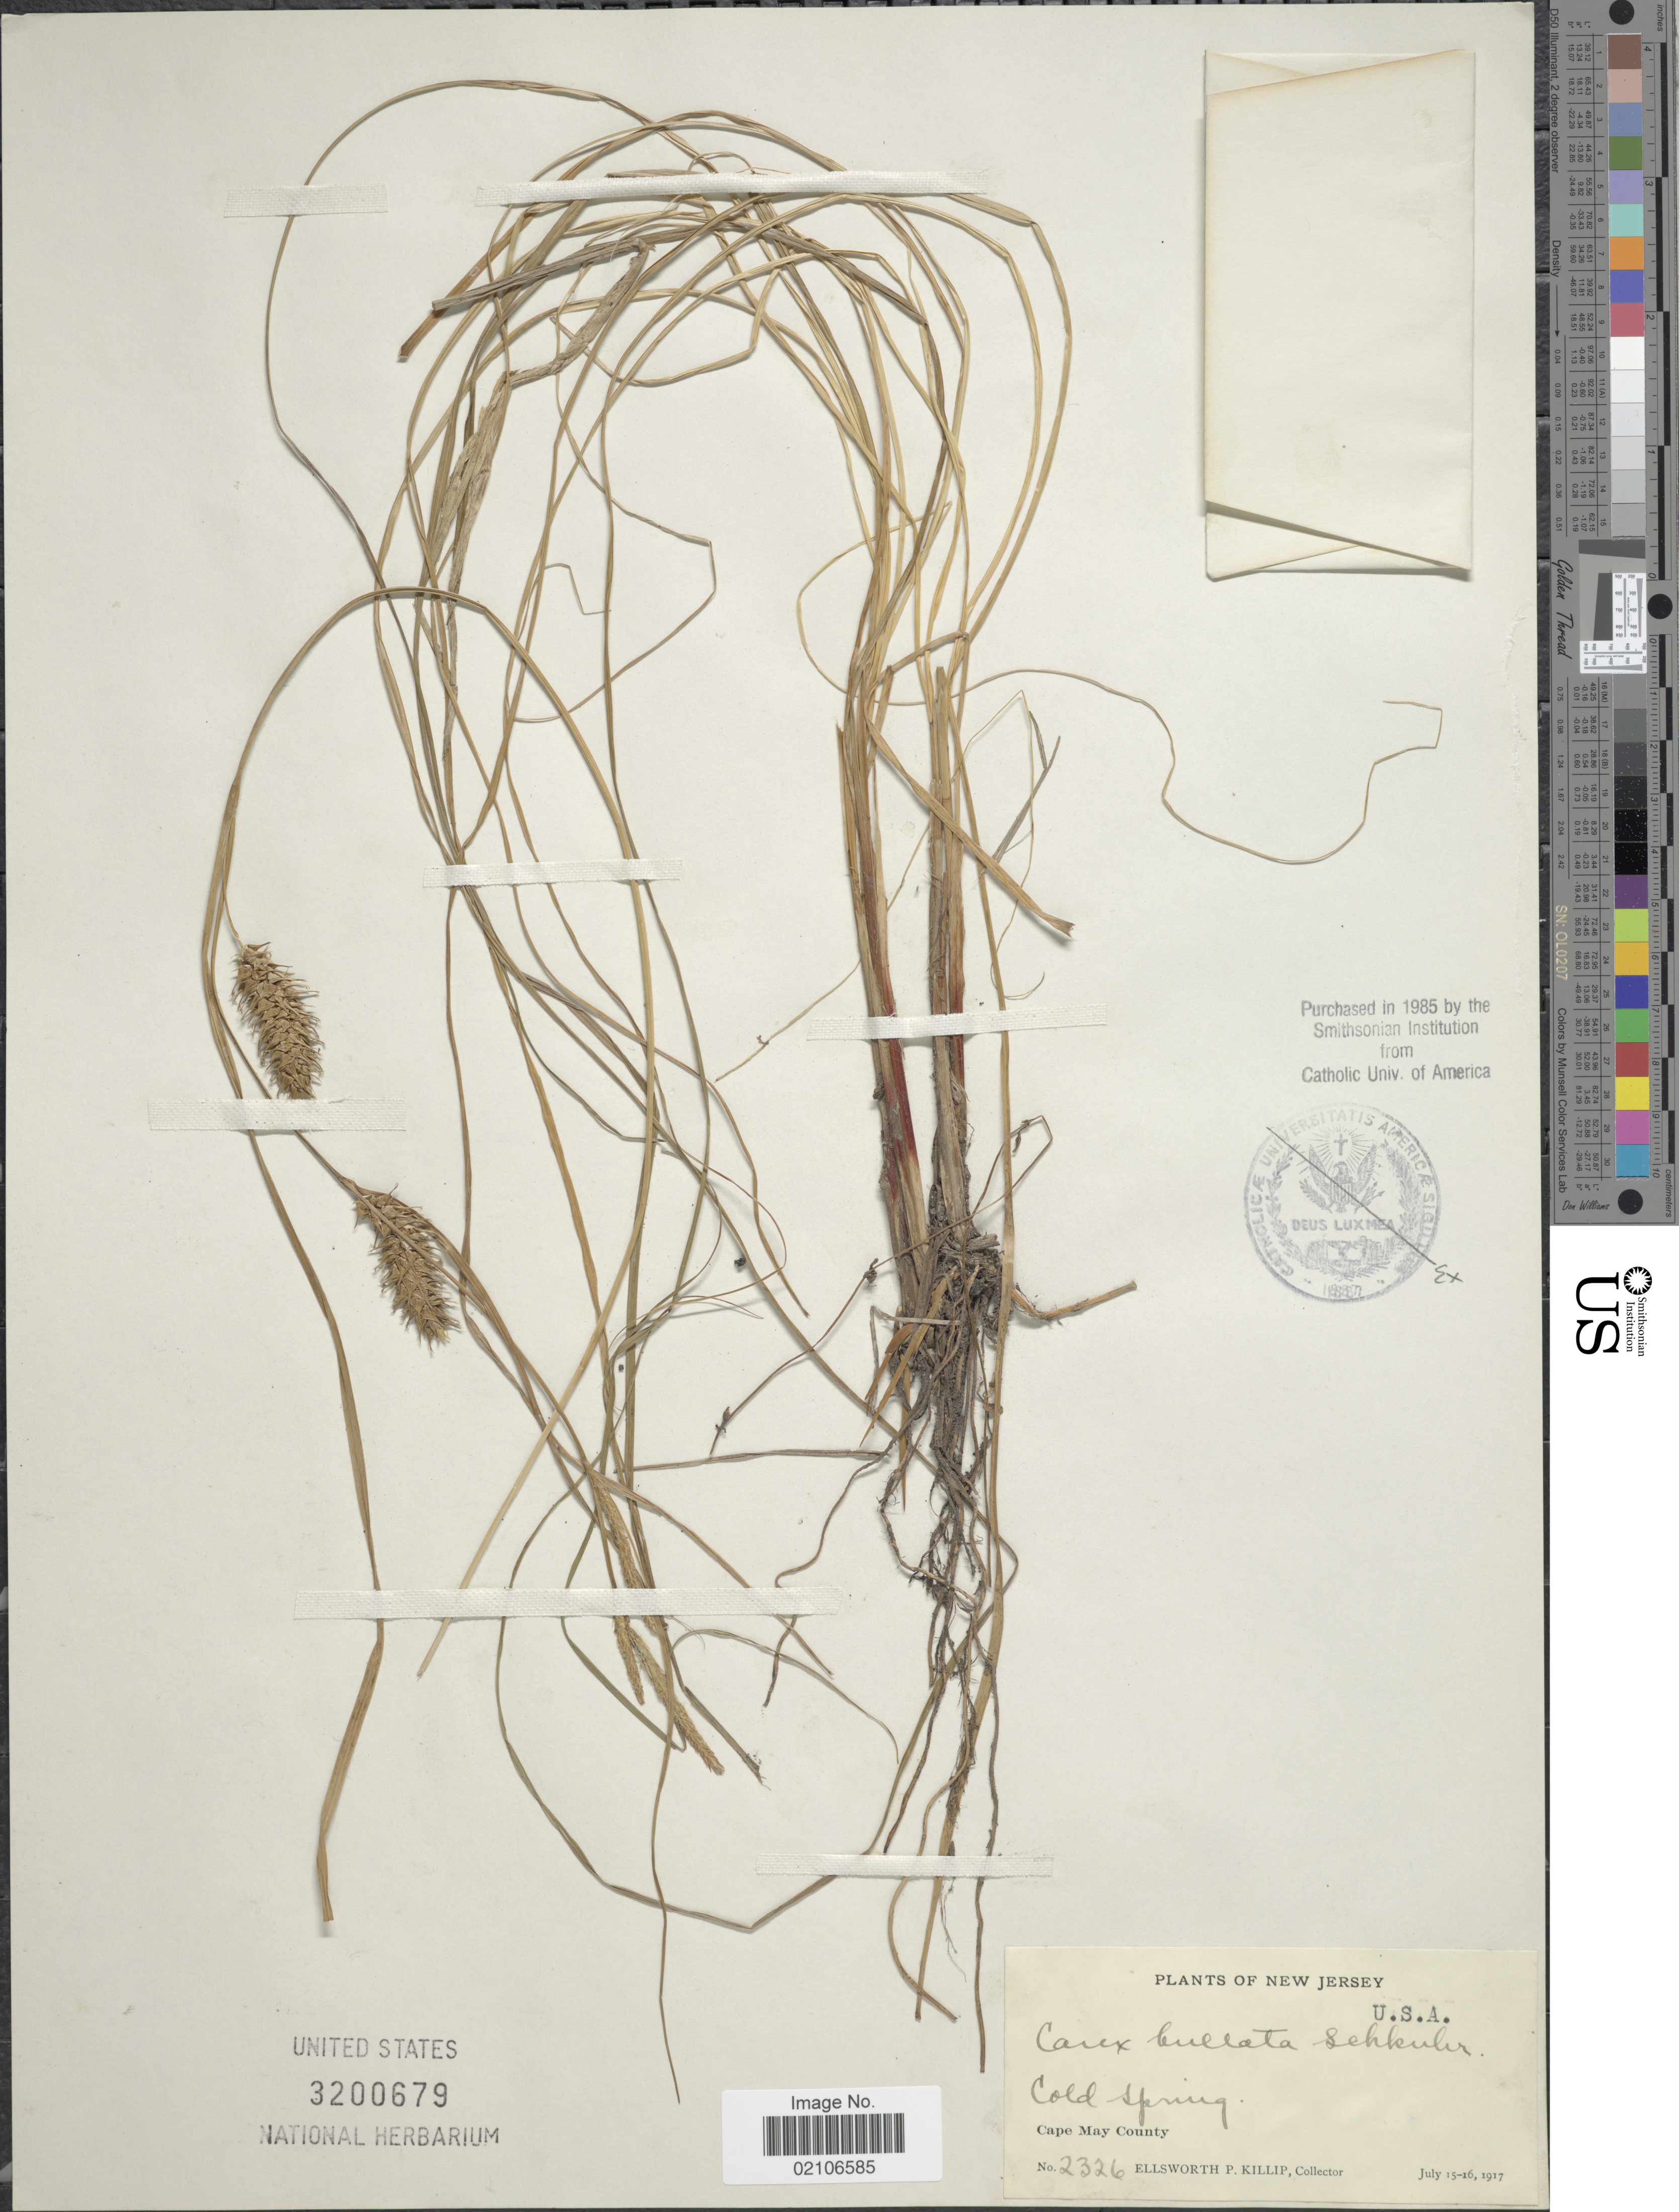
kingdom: Plantae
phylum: Tracheophyta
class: Liliopsida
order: Poales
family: Cyperaceae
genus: Carex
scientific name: Carex bullata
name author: Schkuhr ex Willd.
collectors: E. P. Killip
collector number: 2326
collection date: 1917-07-15/1917-07-16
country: United States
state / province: New Jersey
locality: Cold Spring, Cape May County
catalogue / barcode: US 3200679